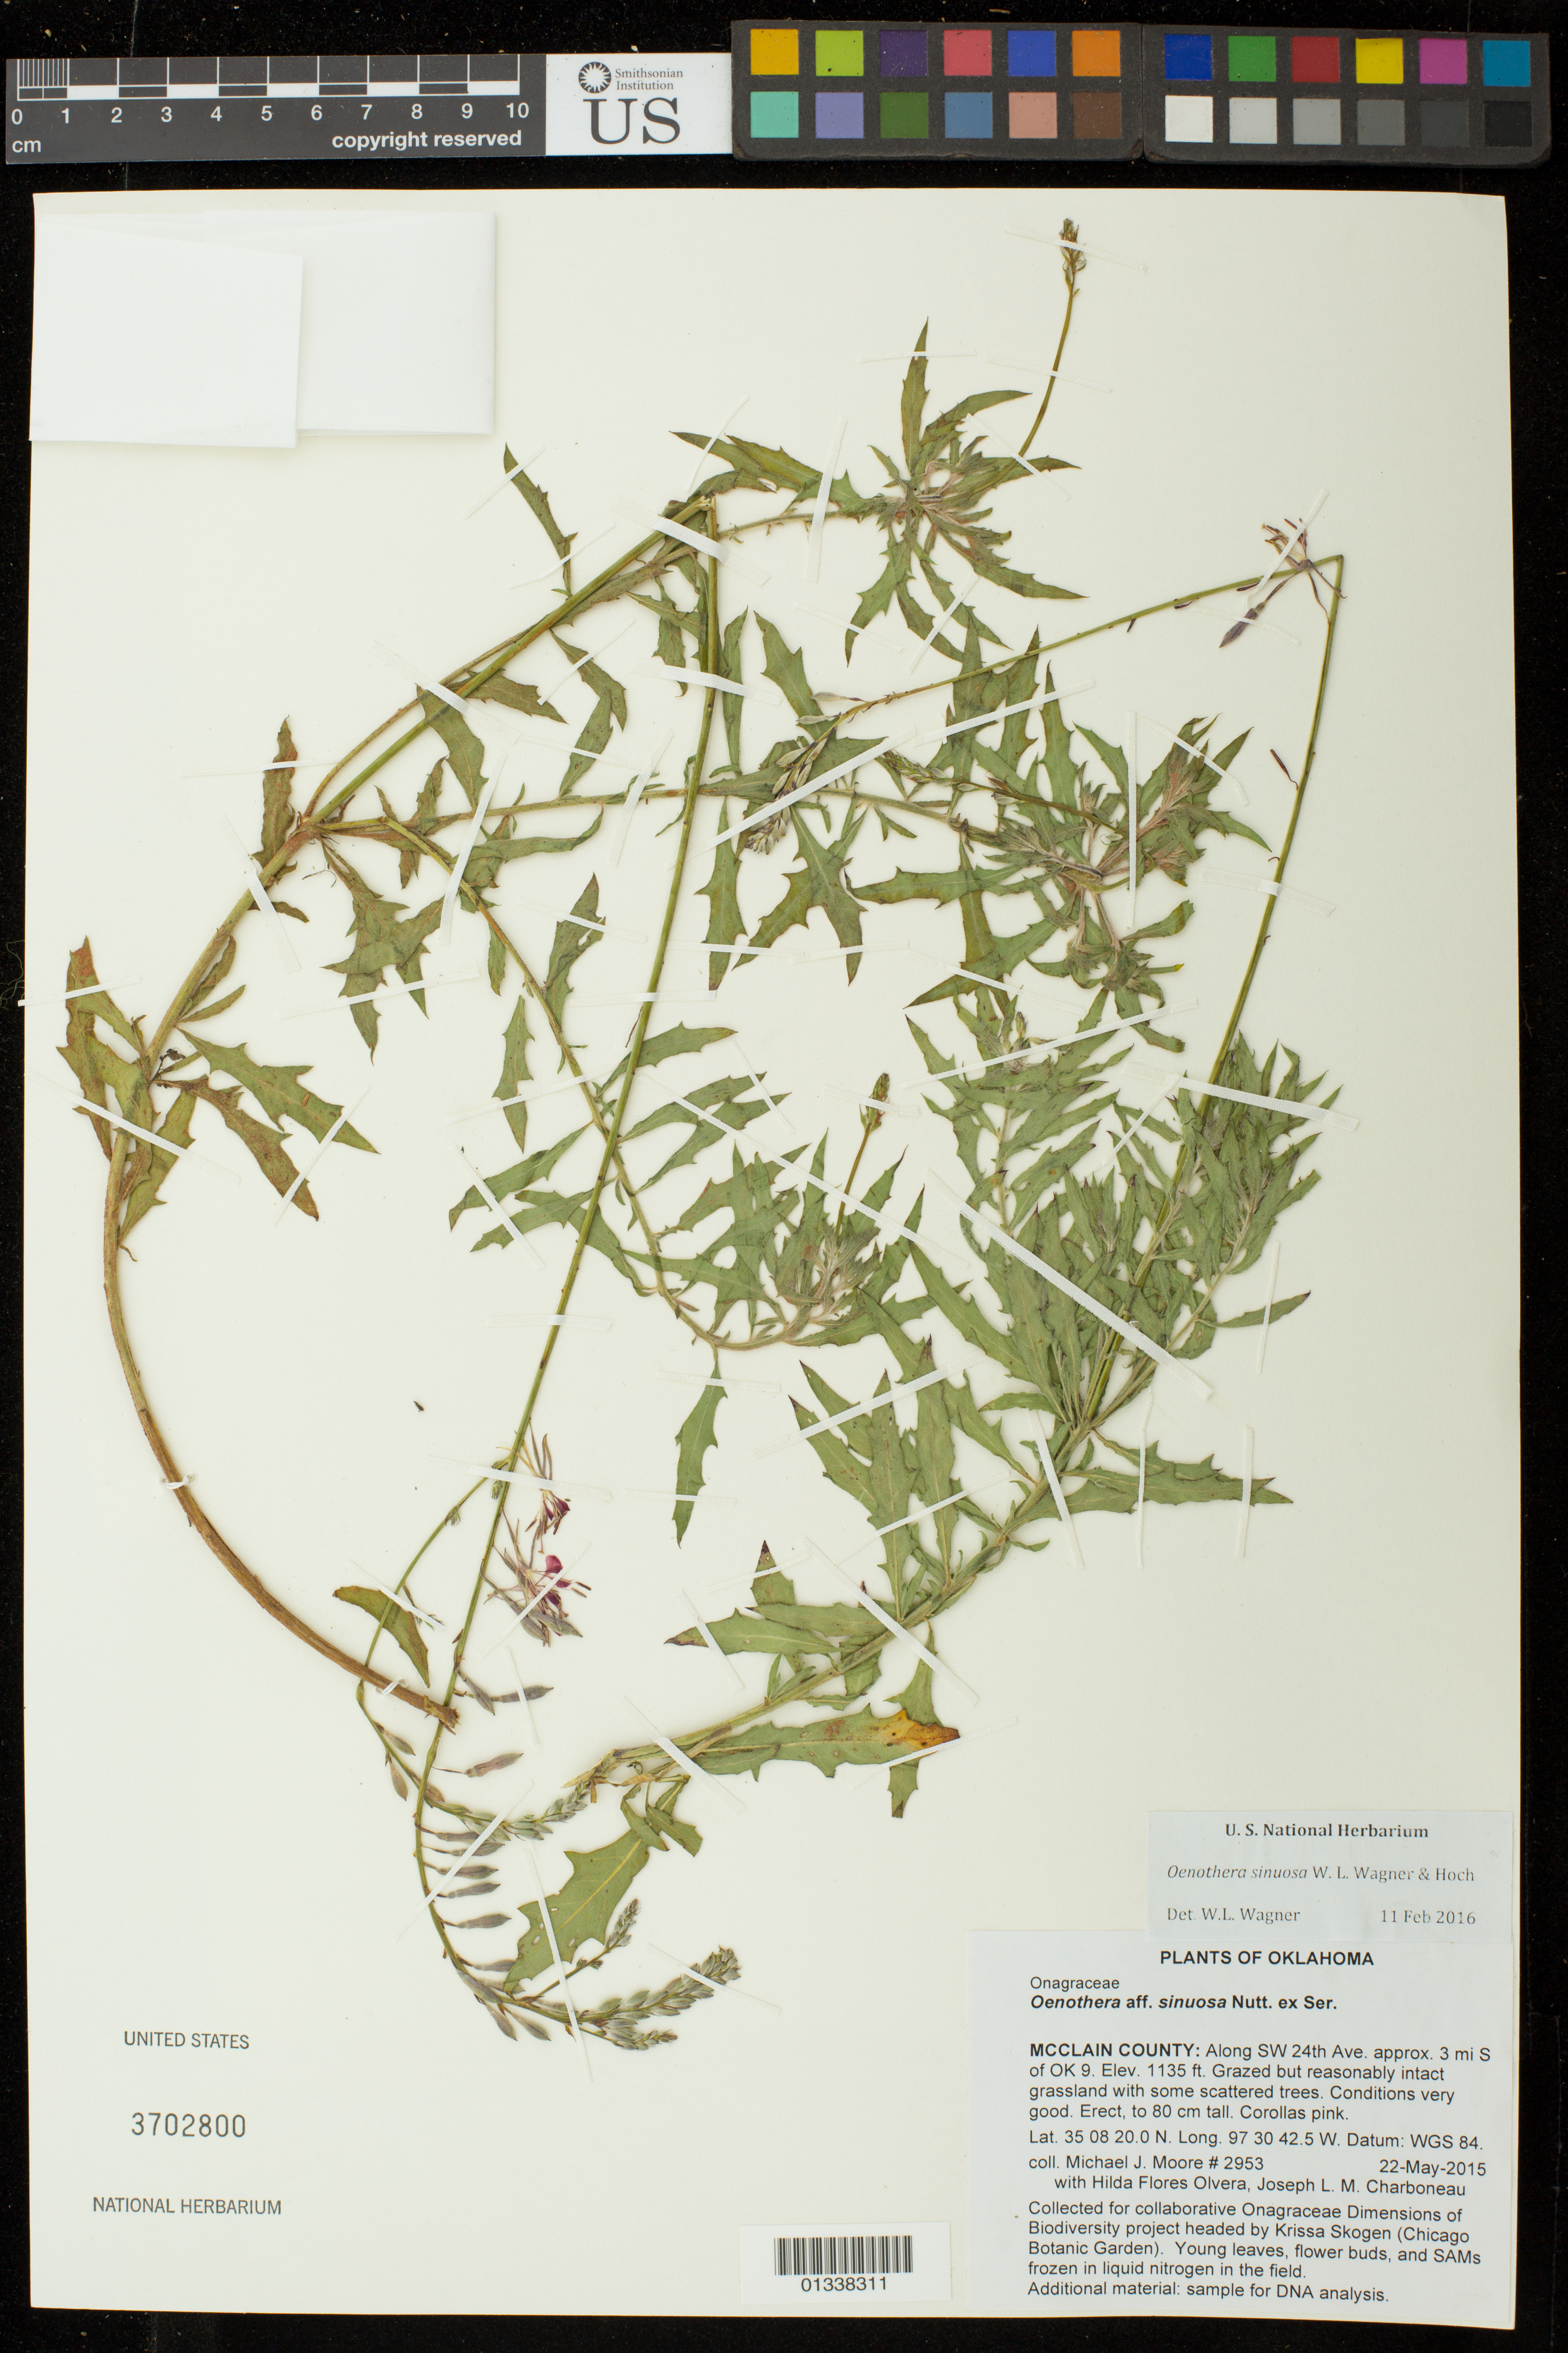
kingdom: Plantae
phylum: Tracheophyta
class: Magnoliopsida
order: Myrtales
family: Onagraceae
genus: Oenothera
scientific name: Oenothera sinuosa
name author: Nutt. ex Ser.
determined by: Wagner, W. L., (BOT), Smithsonian Institution - National Museum of Natural History (UNITED STATES)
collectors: M. J. Moore, H. Flores Olvera & J. L. M. Charboneau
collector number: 2953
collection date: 2015-05-22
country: United States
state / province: Oklahoma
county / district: McClain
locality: Along SW 24th Ave. approx. 3 mi S of OK 9.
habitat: Grazed but reasonably intact grassland with some scattered trees. Conditions very good.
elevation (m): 346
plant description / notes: Collected for collaborative Onagraceae Dimensions of Biodiversity project headed by Krissa Skogen (Chicago Botanic Garden). Young leaves, flower buds, and SAMs frozen in liquid nitrogen in the field.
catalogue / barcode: US 3702800